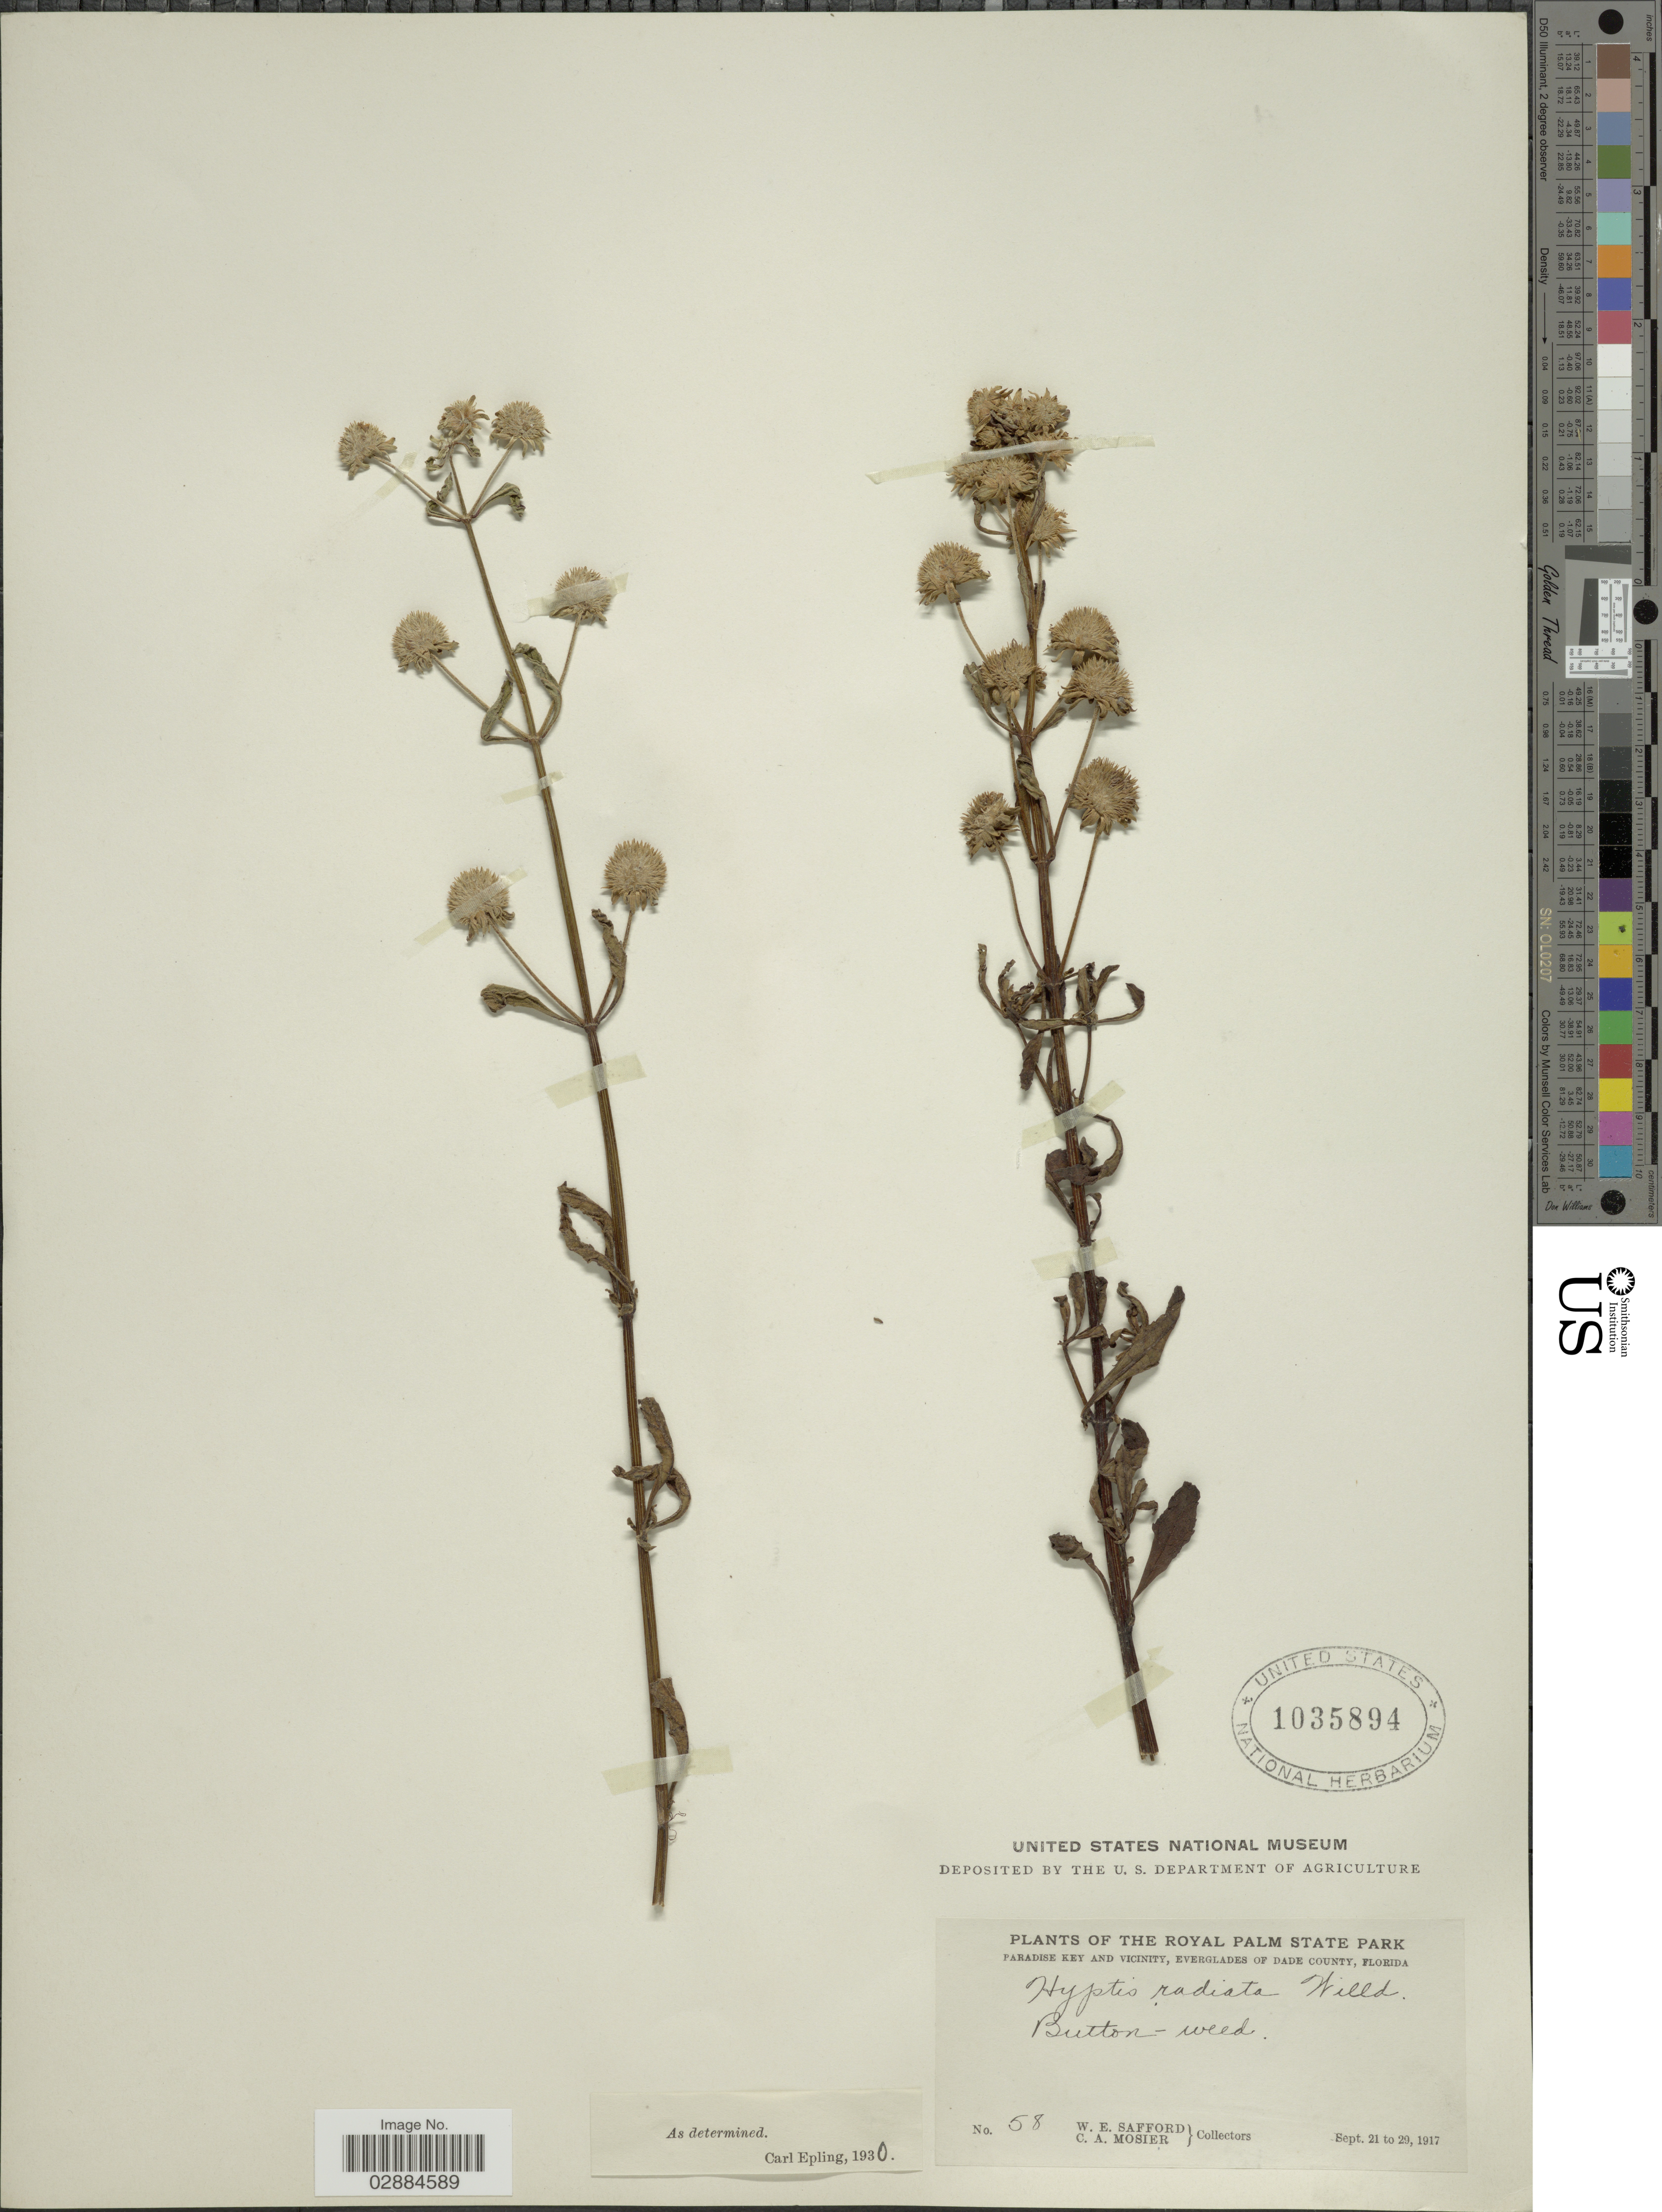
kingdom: Plantae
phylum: Tracheophyta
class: Magnoliopsida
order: Lamiales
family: Lamiaceae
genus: Hyptis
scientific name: Hyptis radiata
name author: Kunth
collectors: W. E. Safford & C. A. Mosier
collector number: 58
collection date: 1917-09-21/1917-09-29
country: United States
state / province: Florida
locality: The Royal Palm State Park, Paradise Key and Vicinity, Everglades of Dade County, Florida.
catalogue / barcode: US 1035894